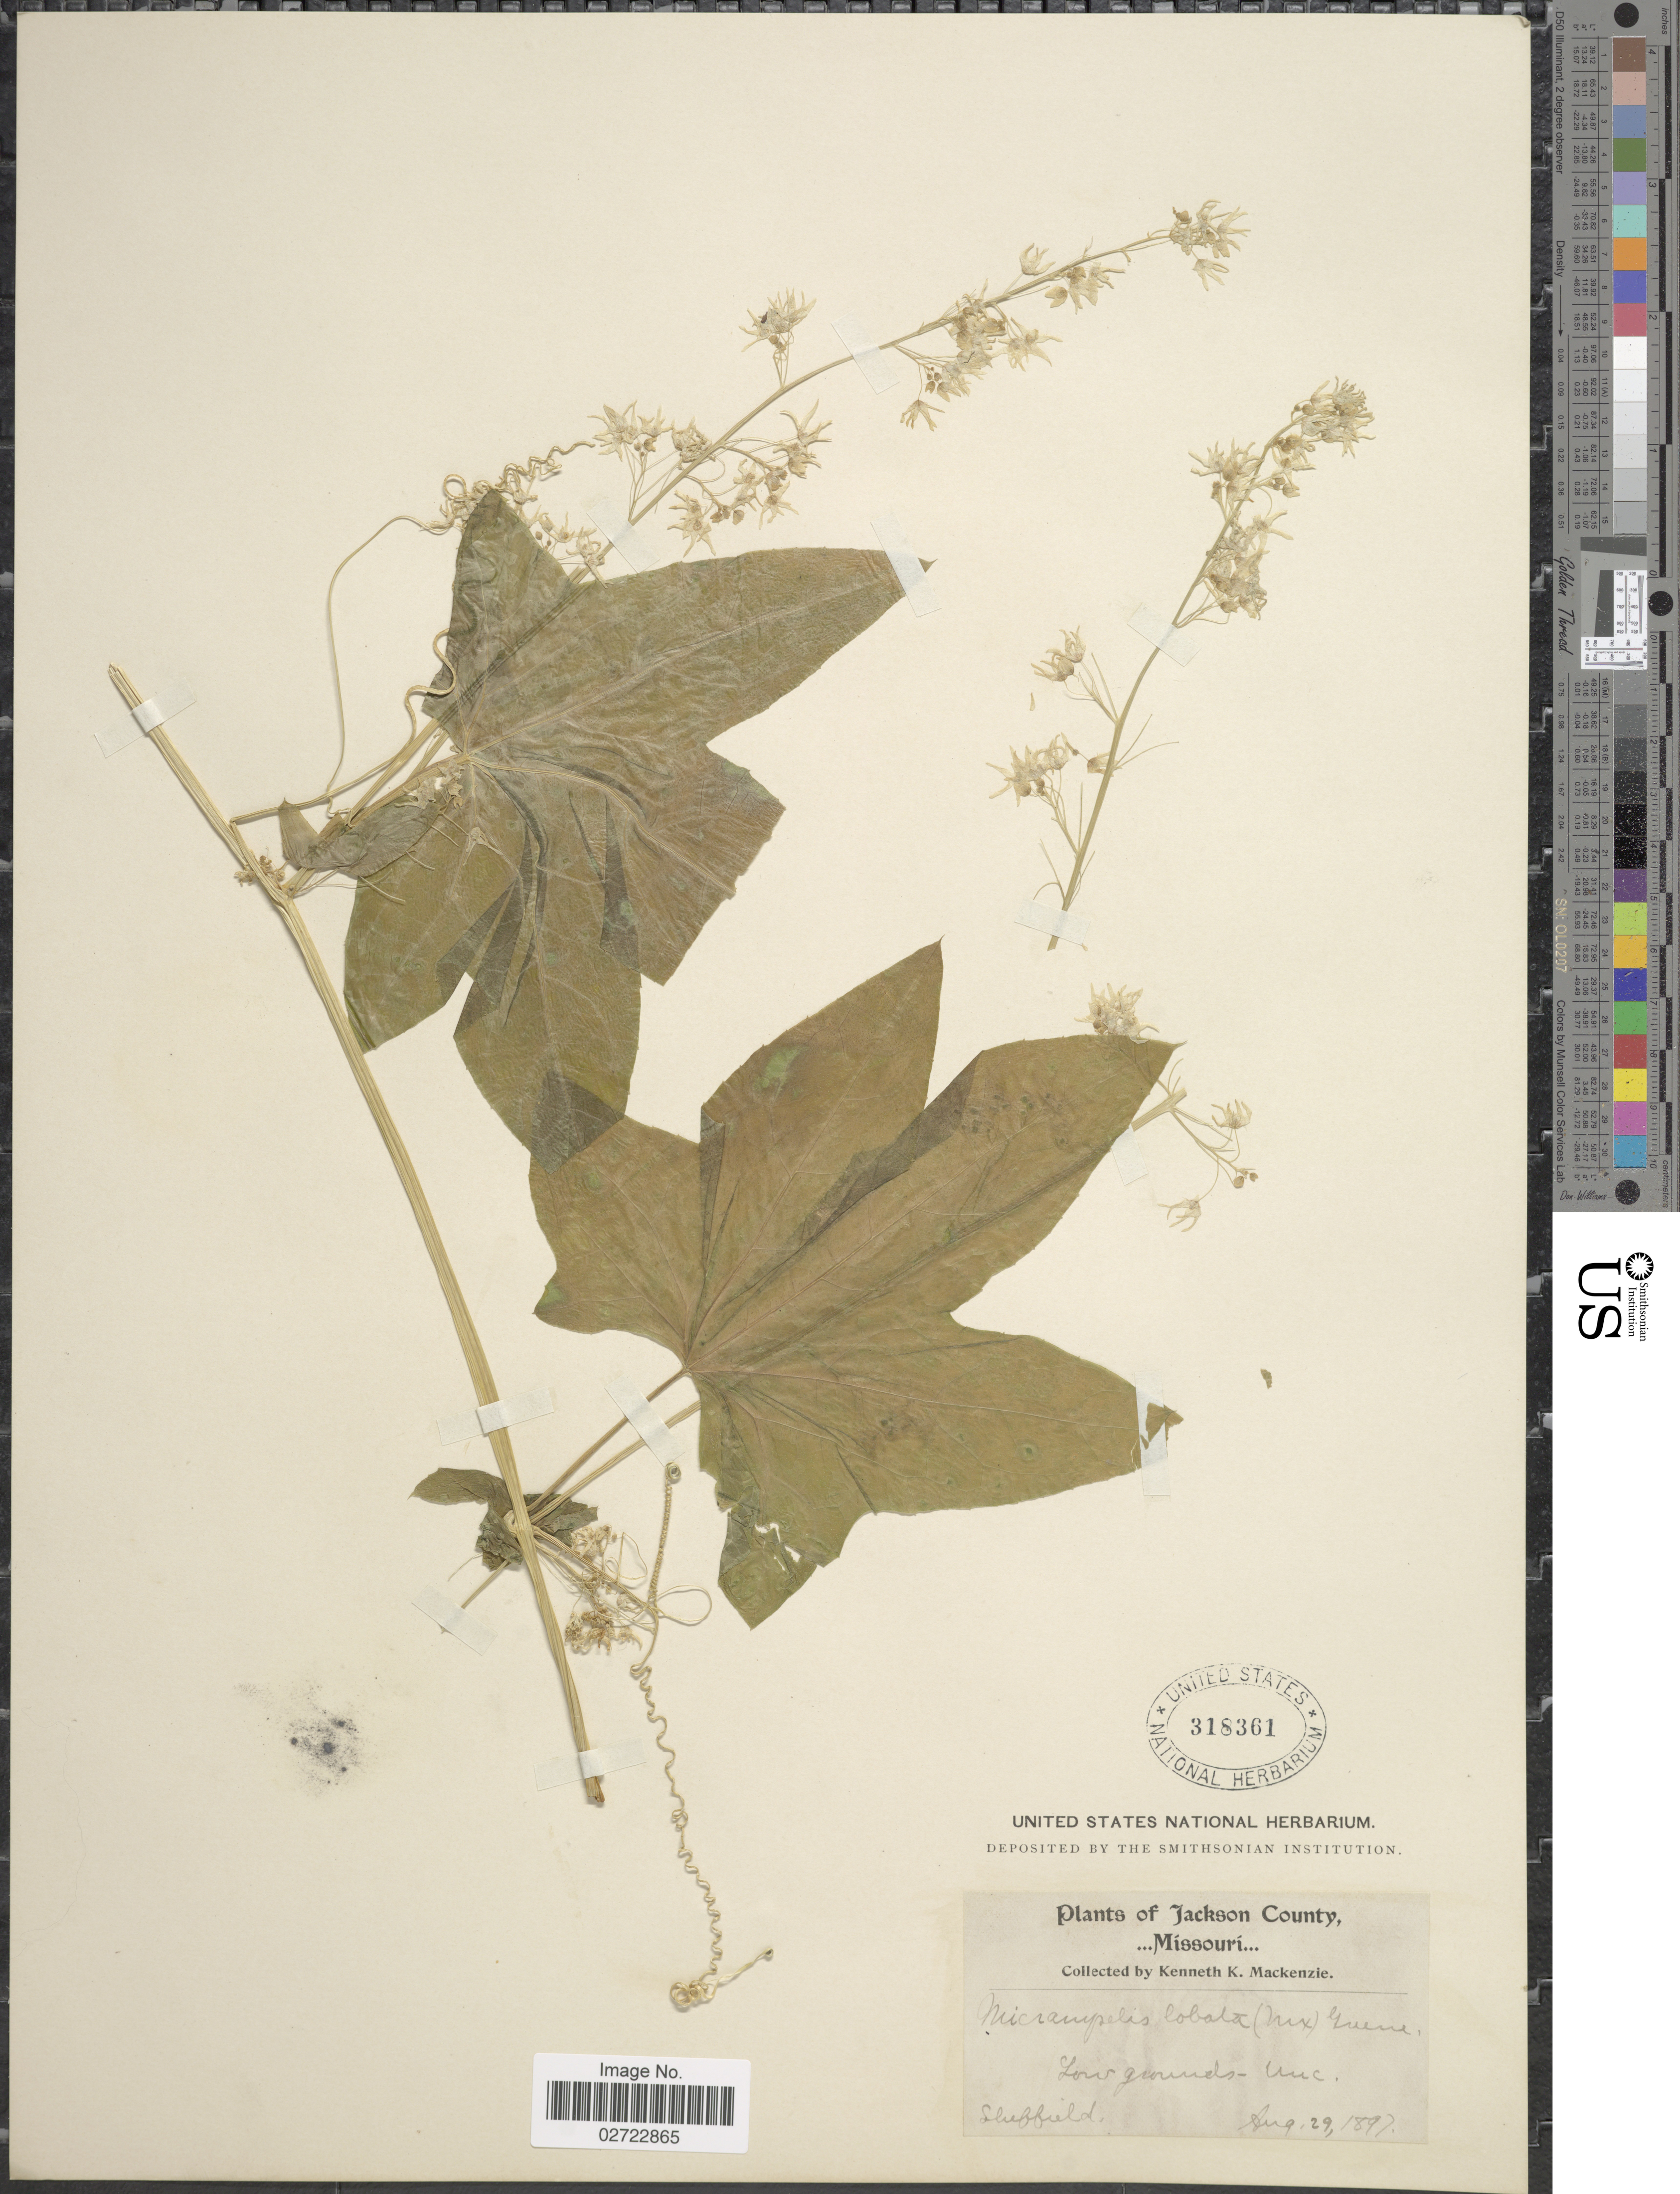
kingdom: Plantae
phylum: Tracheophyta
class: Magnoliopsida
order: Cucurbitales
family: Cucurbitaceae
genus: Echinocystis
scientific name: Echinocystis lobata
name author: (Michx.) Torr. & A. Gray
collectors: K. K. Mackenzie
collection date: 1897-08-29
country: United States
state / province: Missouri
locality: Jackson County. Sheffield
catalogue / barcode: US 318361